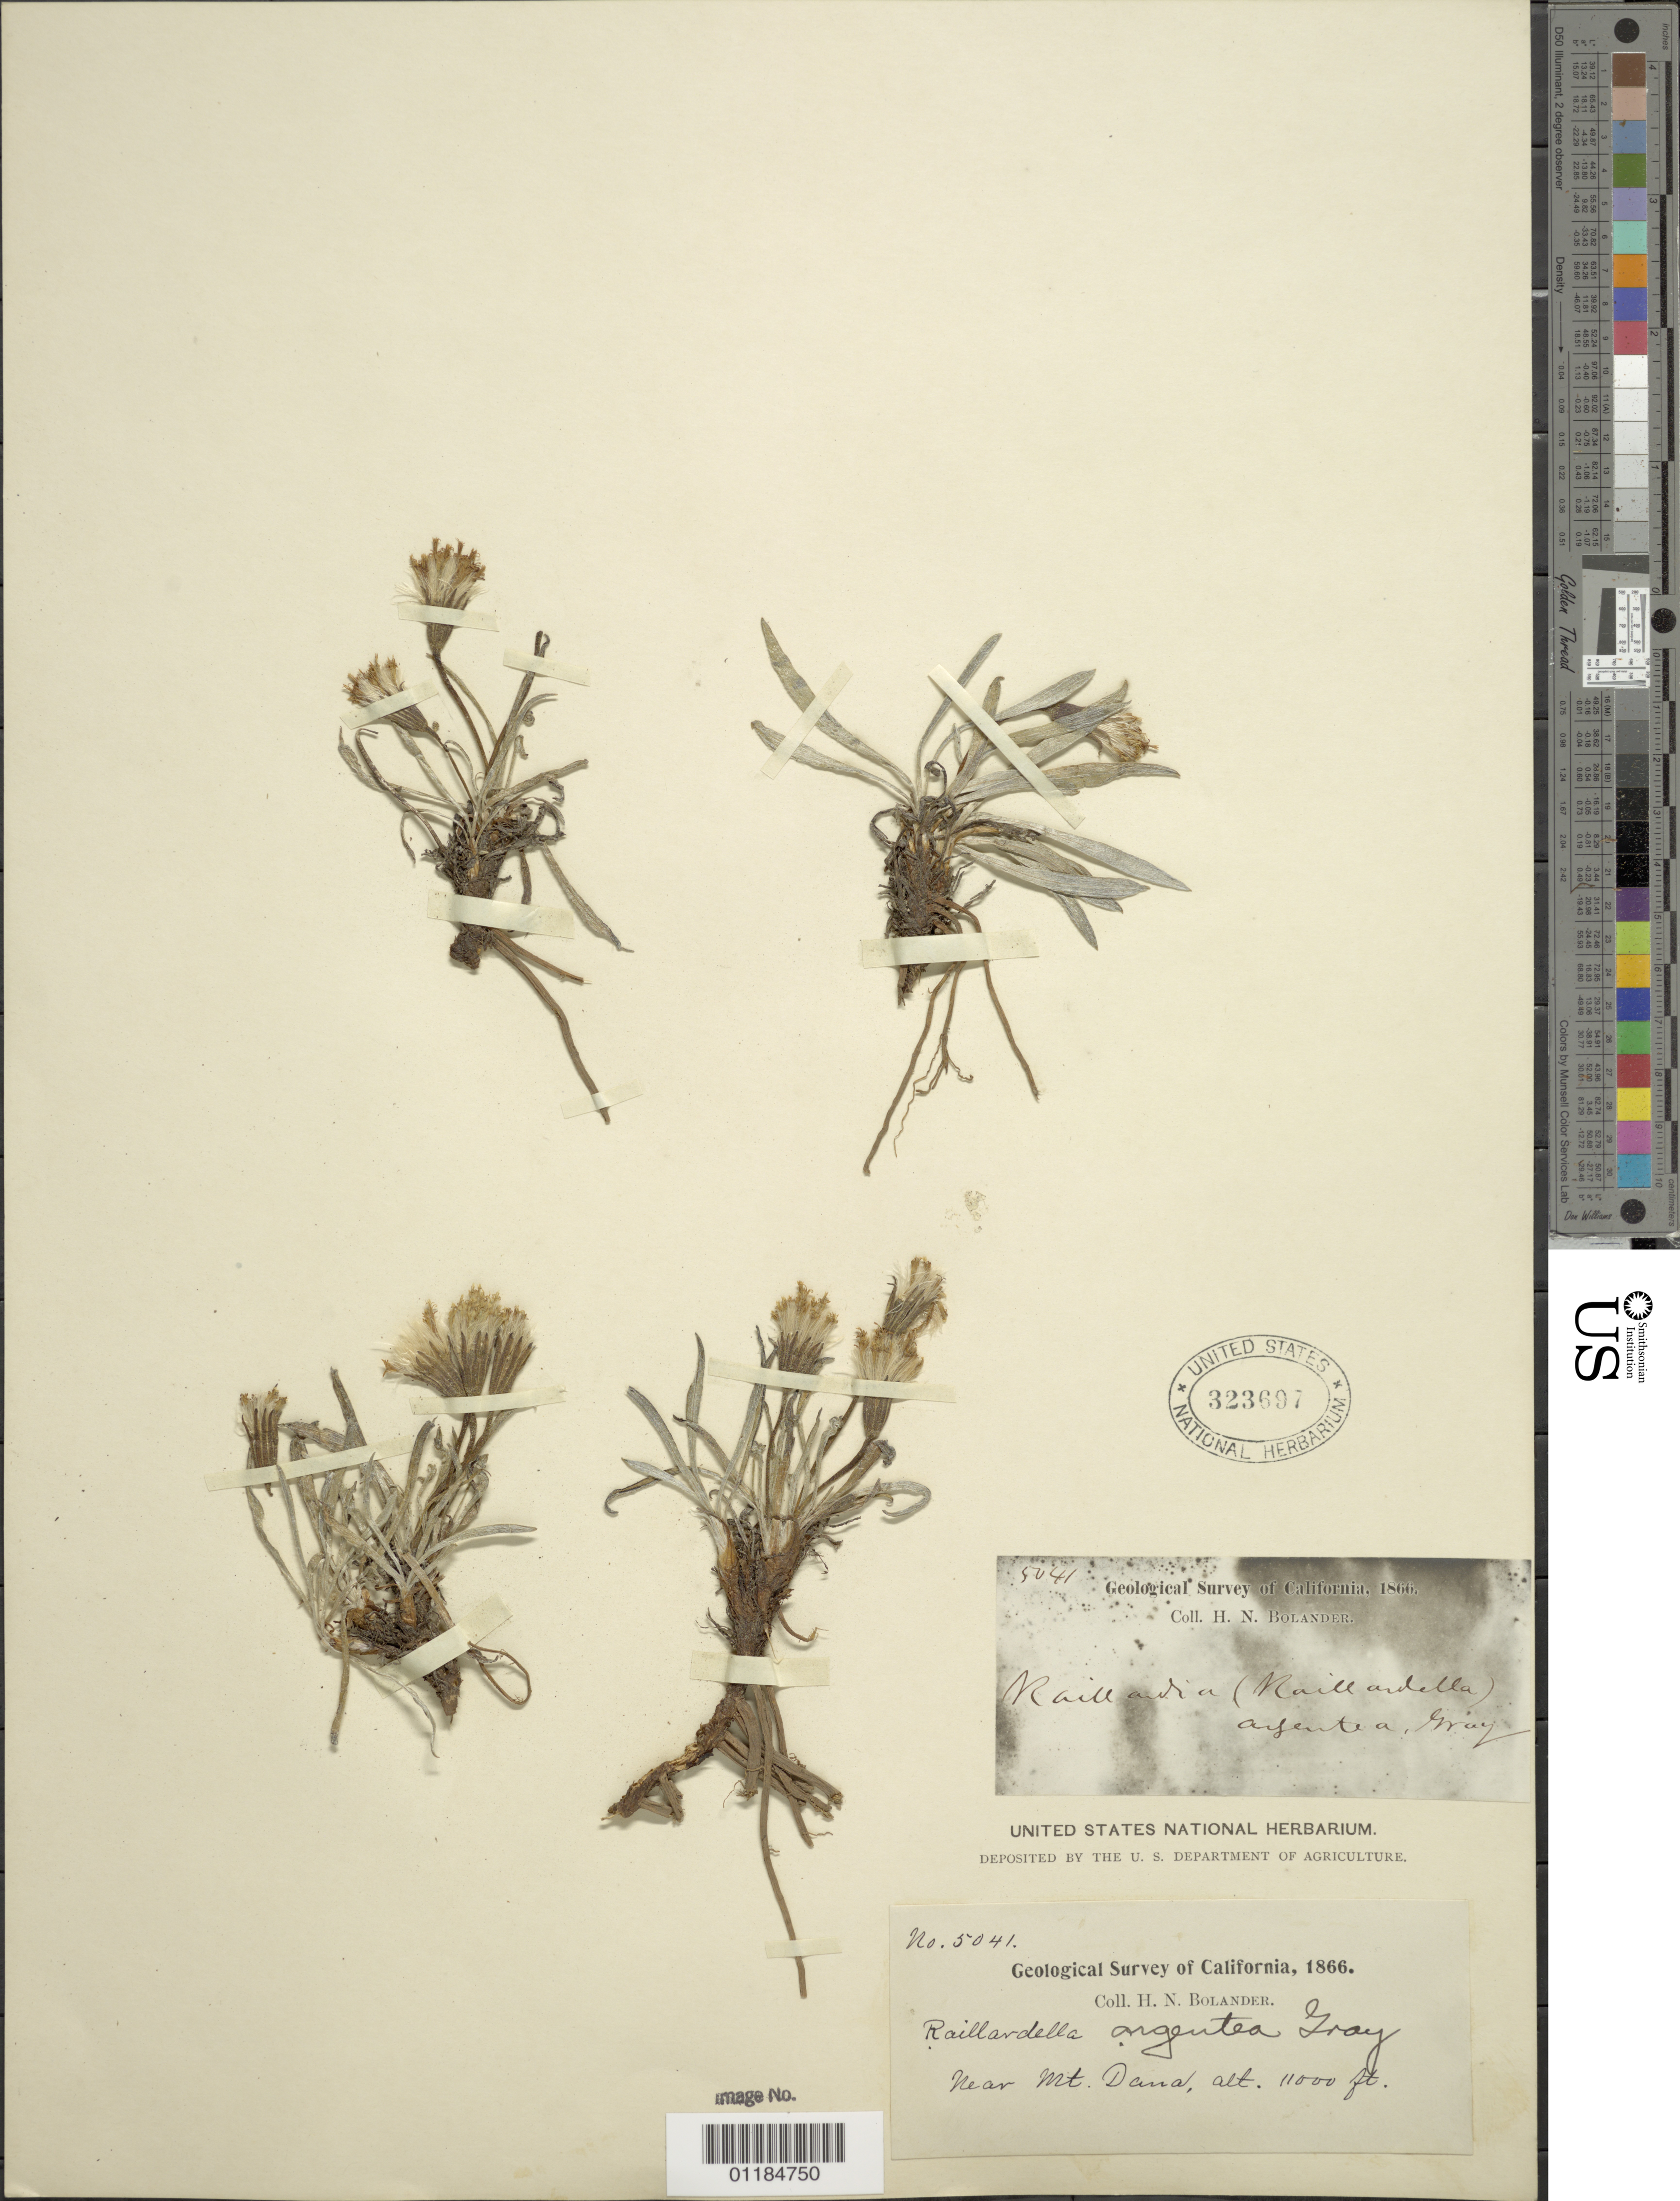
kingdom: Plantae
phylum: Tracheophyta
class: Magnoliopsida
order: Asterales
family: Asteraceae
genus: Raillardella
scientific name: Raillardella argentea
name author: A. Gray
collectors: H. Bolander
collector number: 5041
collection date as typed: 1866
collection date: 1866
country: United States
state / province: California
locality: near Mt. Dana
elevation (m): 3353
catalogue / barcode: US 323697